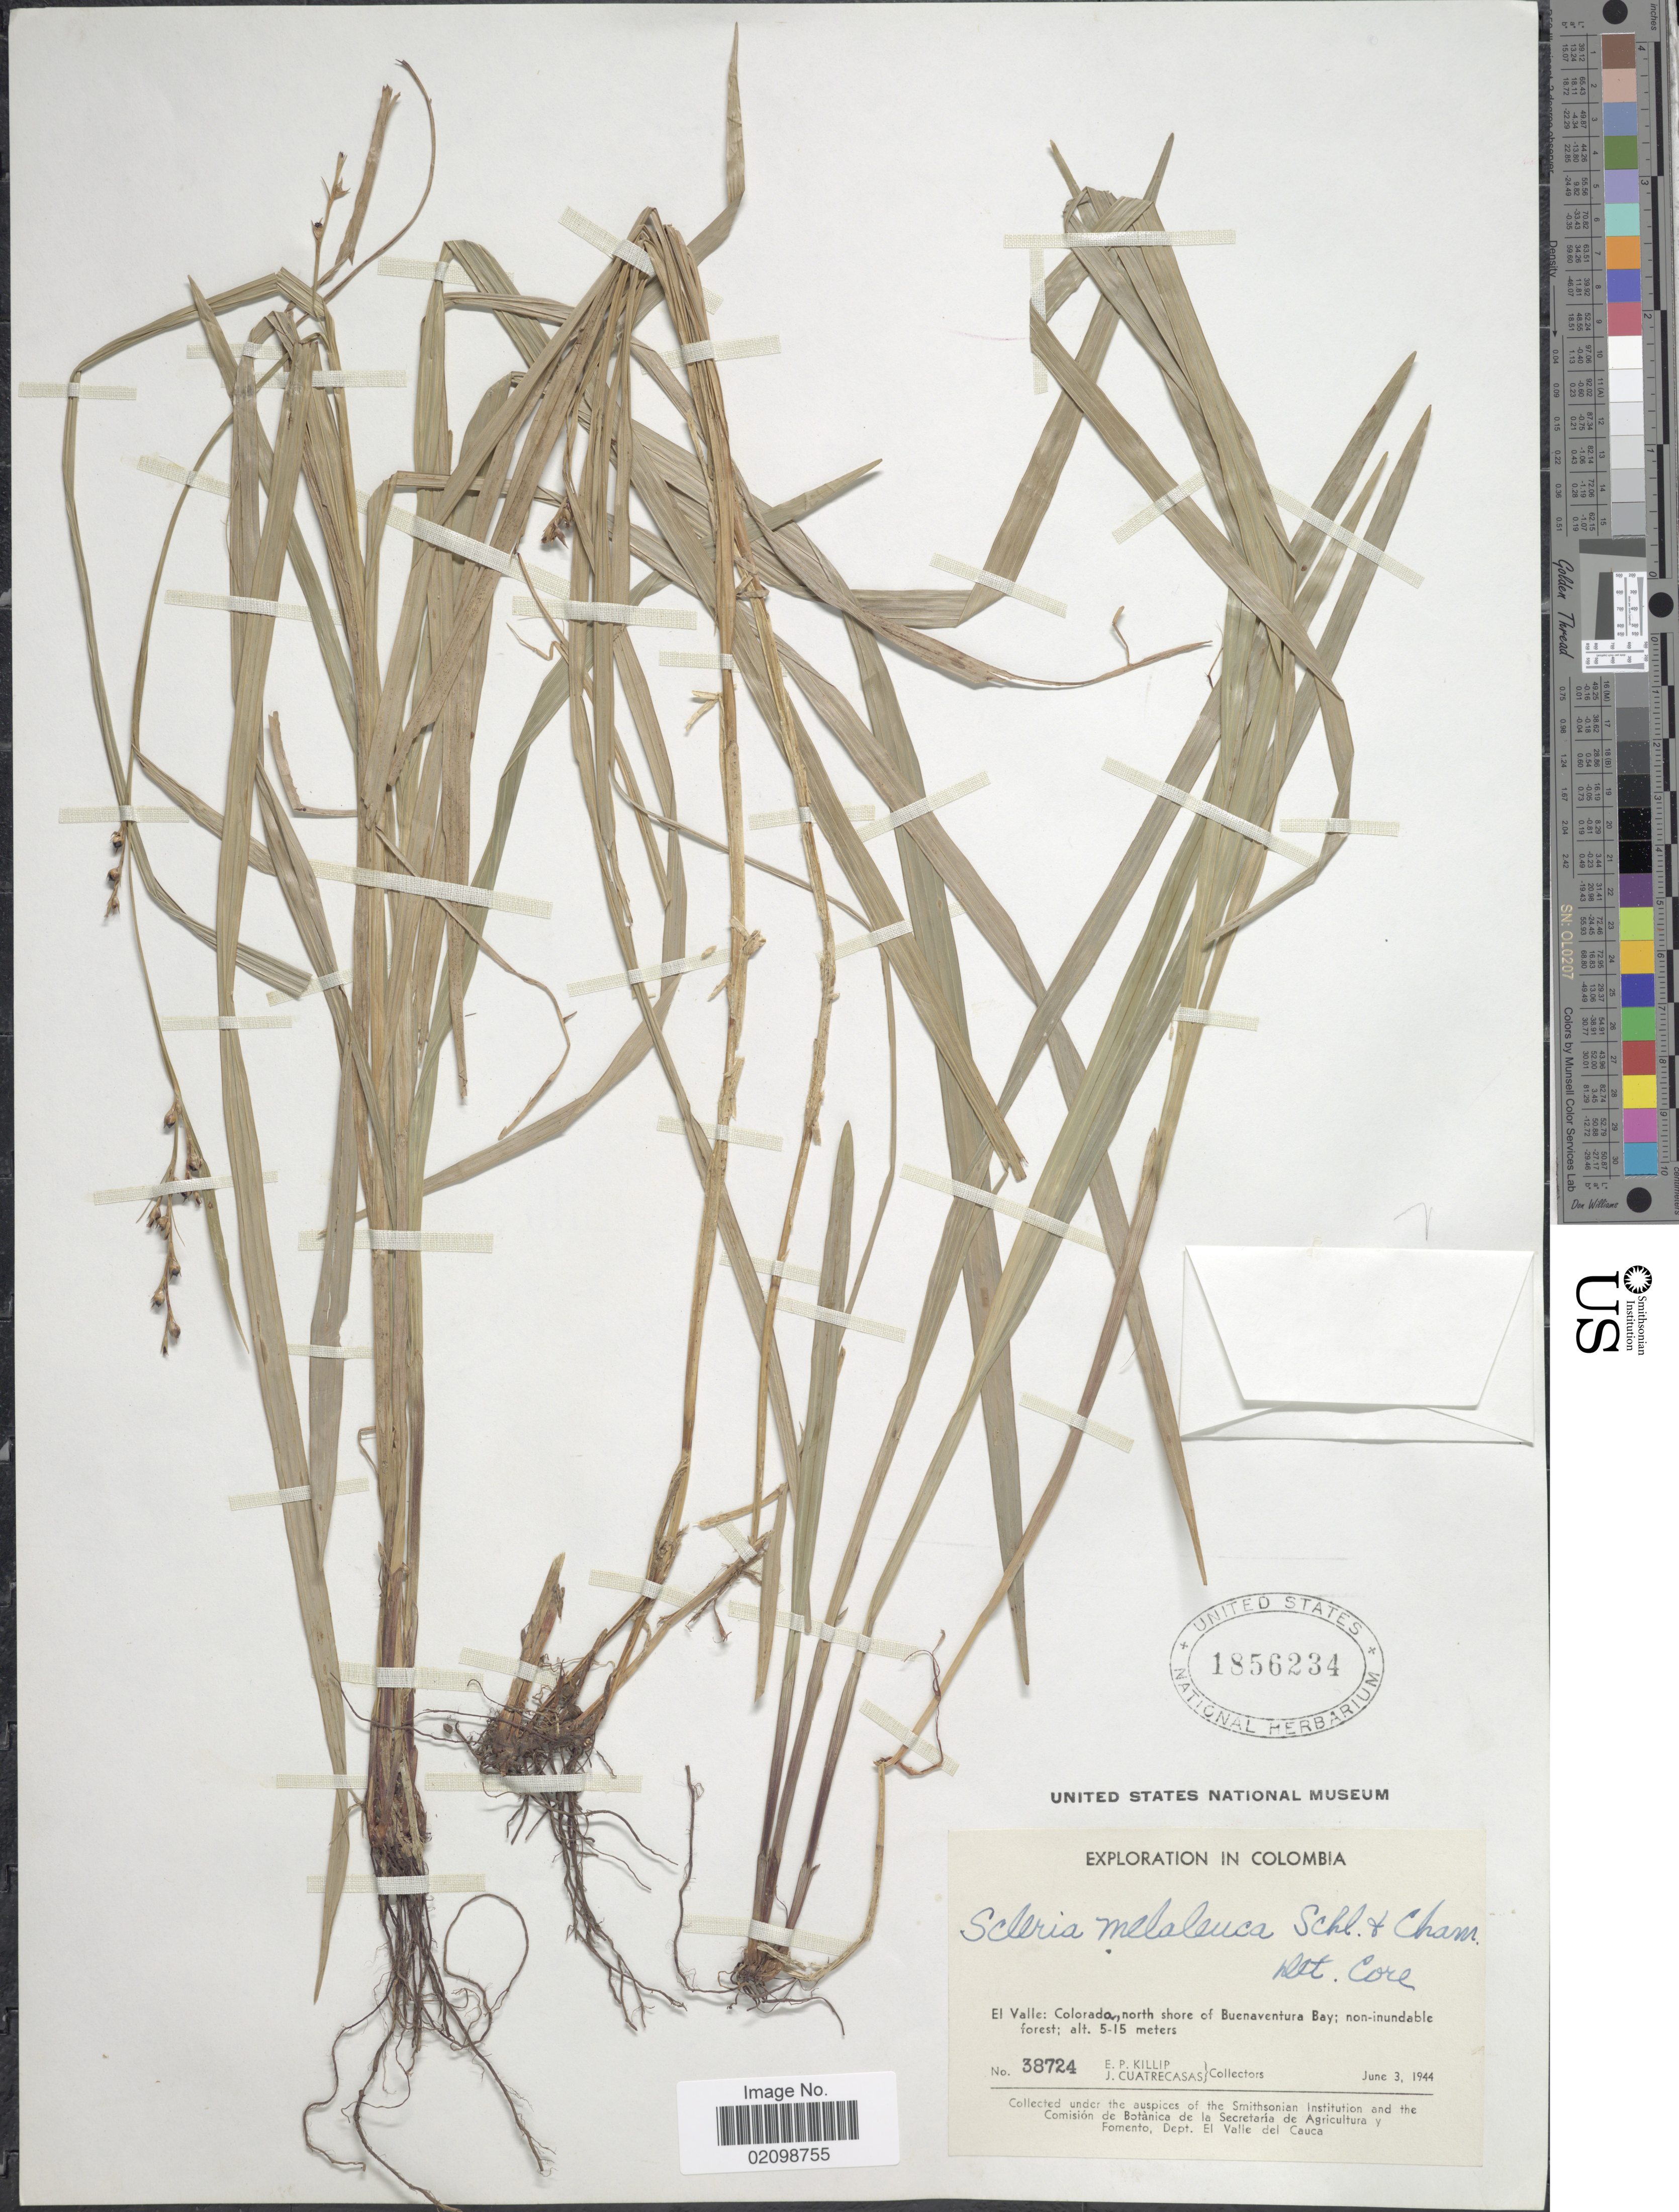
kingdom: Plantae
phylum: Tracheophyta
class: Liliopsida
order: Poales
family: Cyperaceae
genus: Scleria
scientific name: Scleria gaertneri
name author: Raddi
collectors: E. P. Killip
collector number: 38724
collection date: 1944-06-03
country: Colombia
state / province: Valle del Cauca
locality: El Valle - Colorado, north shore of Buenaventura Bay; non-inundable forest.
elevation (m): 5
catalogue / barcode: US 1856234